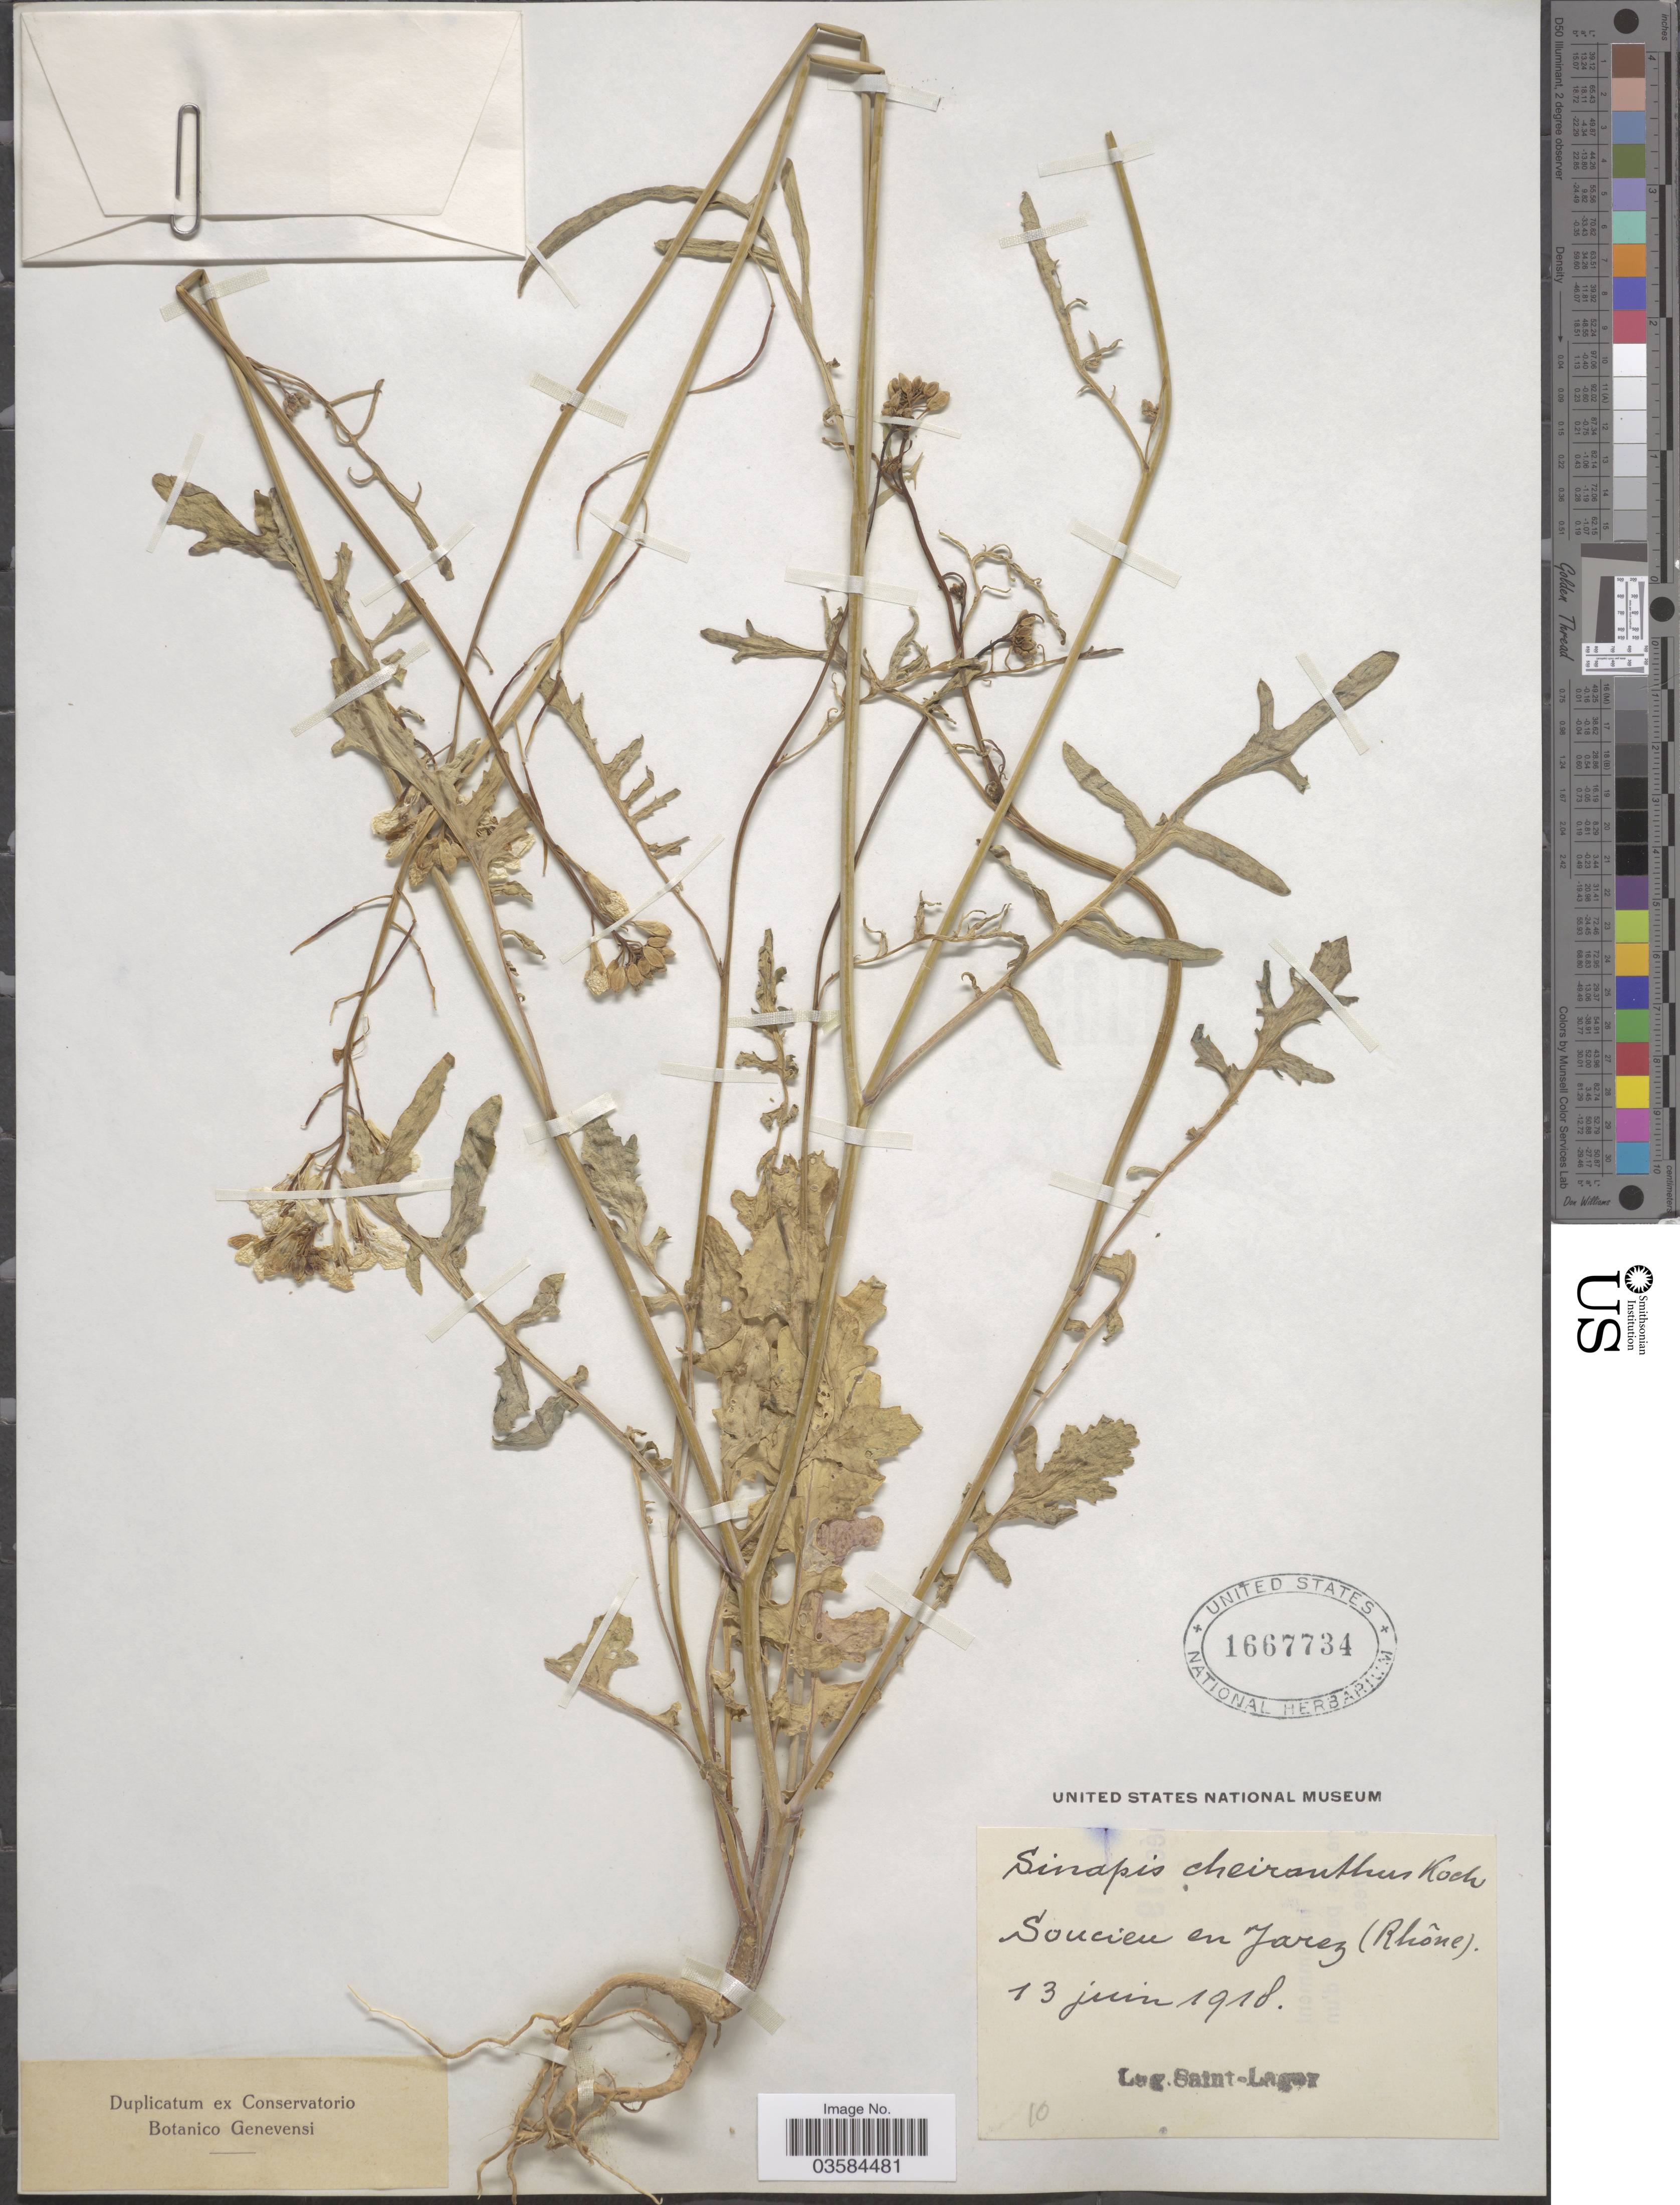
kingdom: Plantae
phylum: Tracheophyta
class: Magnoliopsida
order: Brassicales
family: Brassicaceae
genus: Sinapis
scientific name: Sinapis cheiranthus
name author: Mert. & W.D.J. Koch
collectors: Saint-Lager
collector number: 16*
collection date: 1918-06-13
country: France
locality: Soucieu en Jarez (Rhõne).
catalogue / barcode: US 1667734